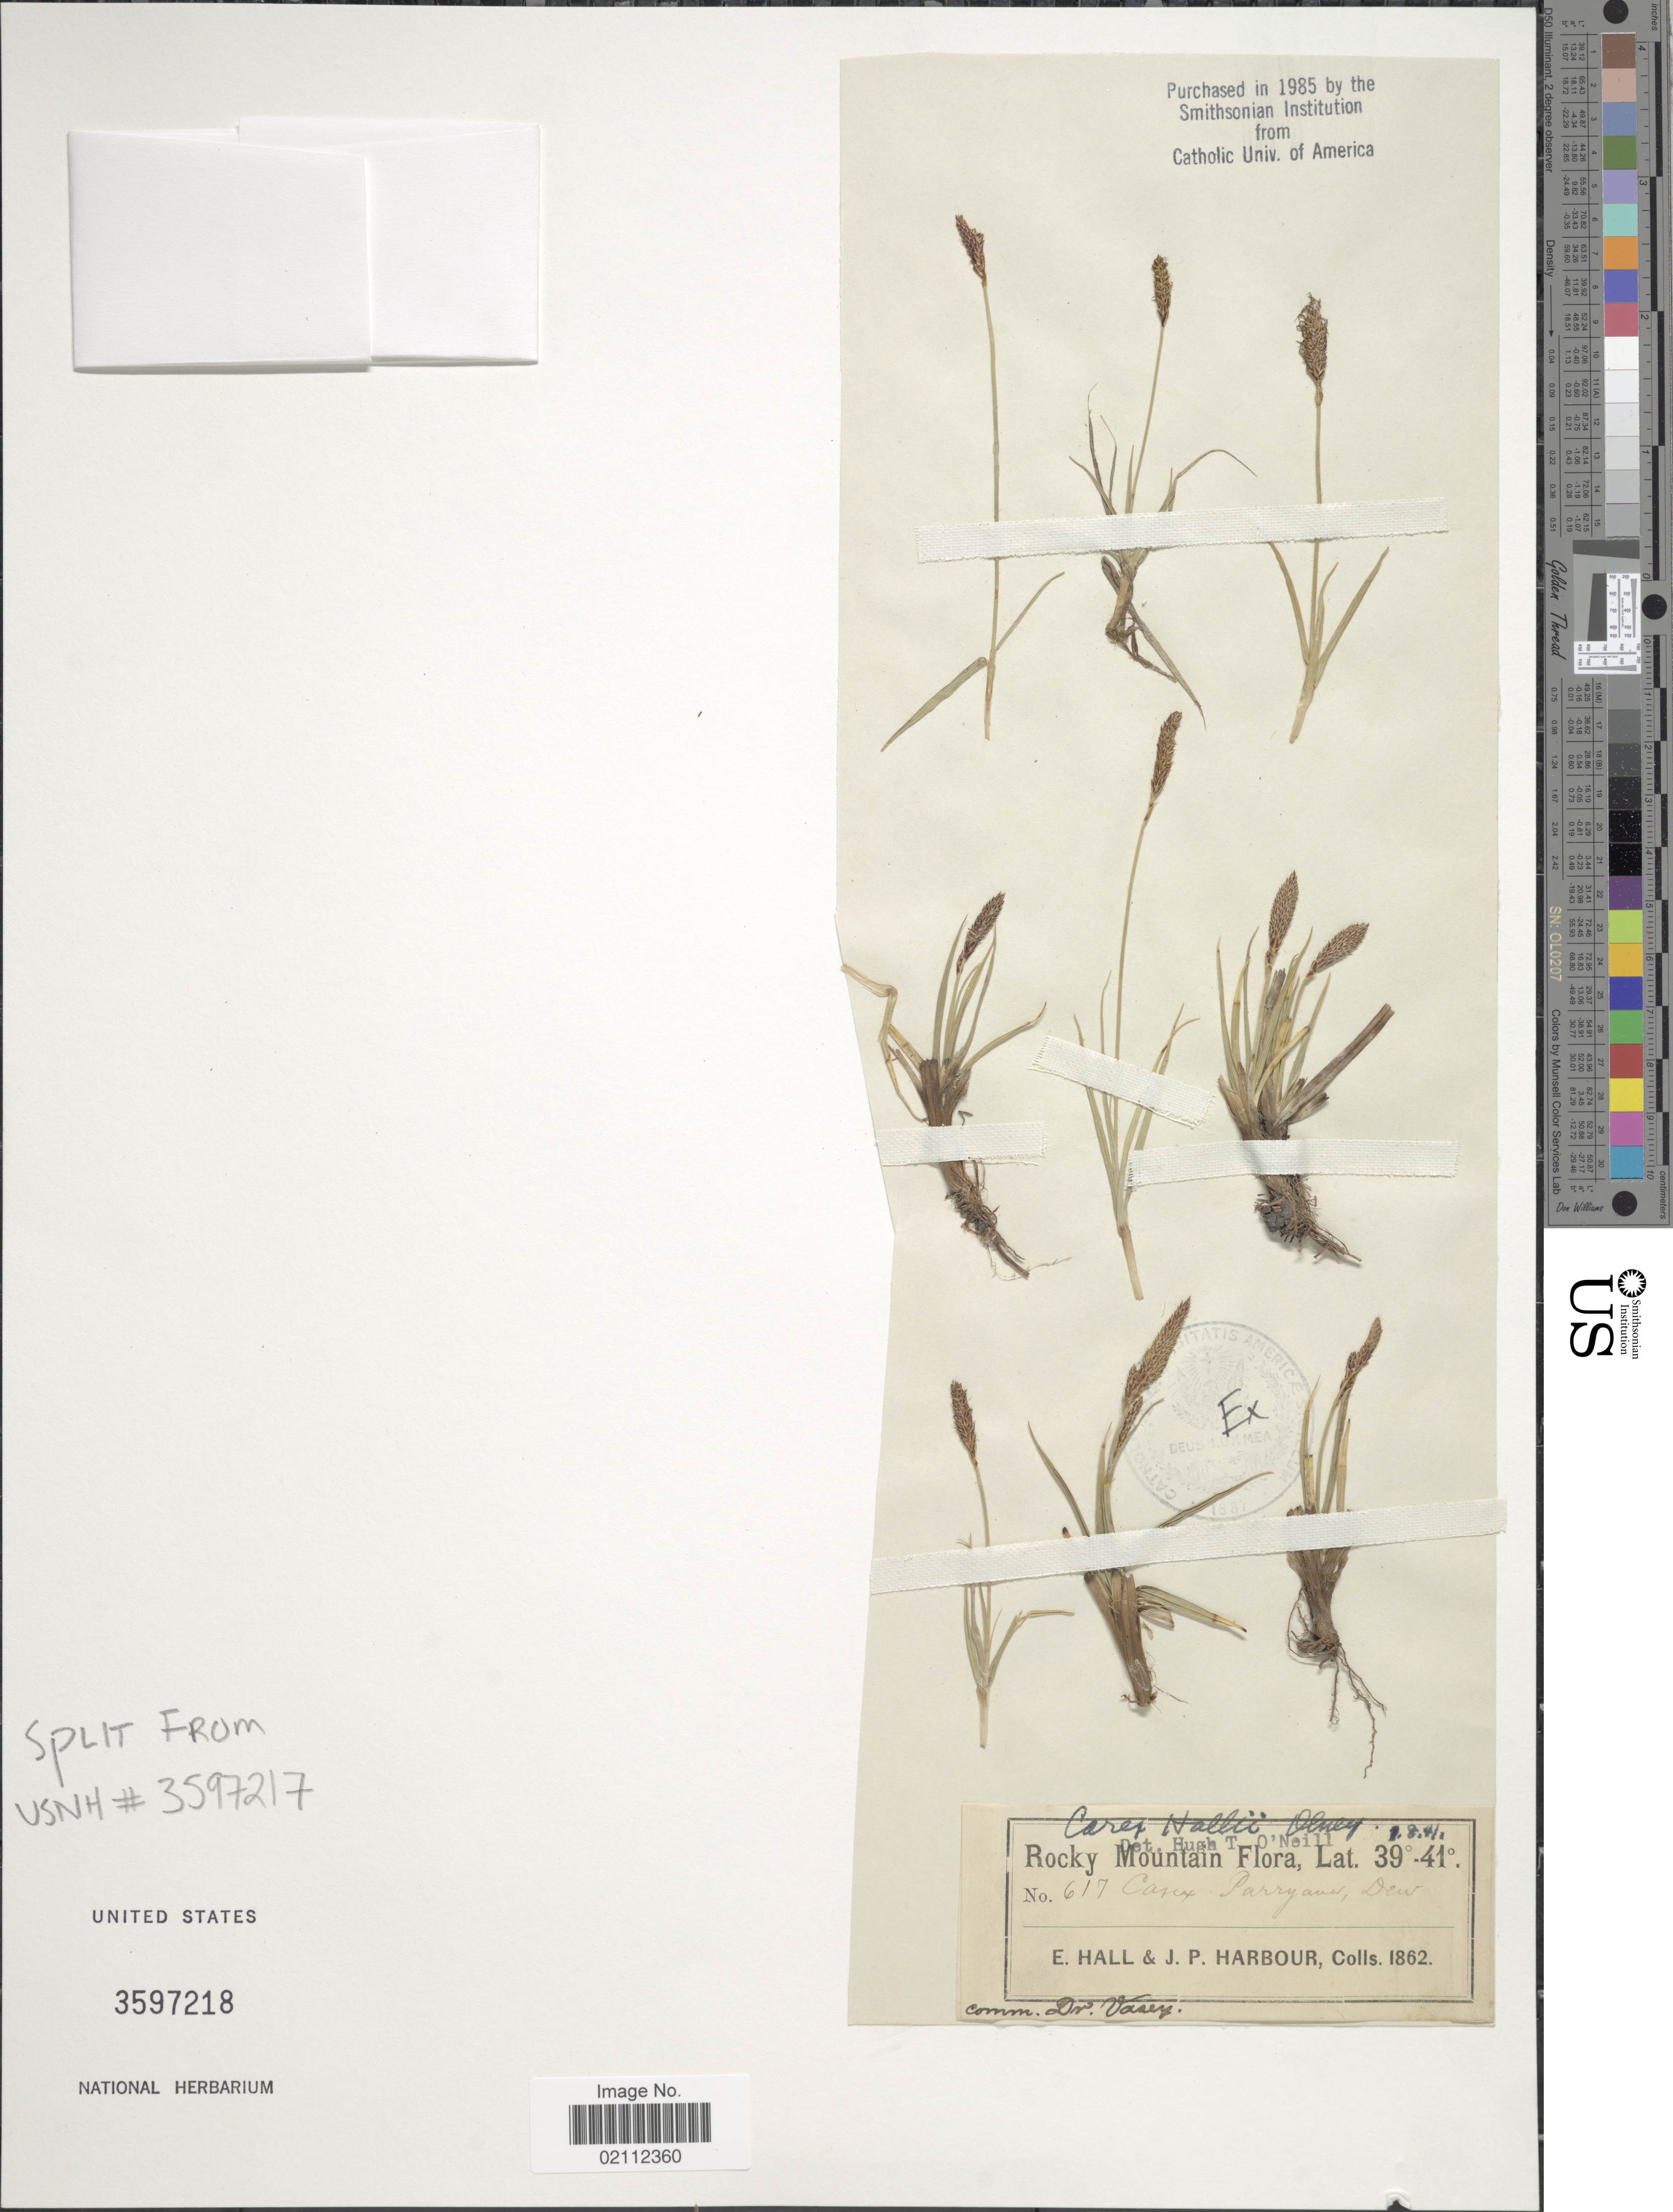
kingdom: Plantae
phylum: Tracheophyta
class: Liliopsida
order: Poales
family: Cyperaceae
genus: Carex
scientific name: Carex hallii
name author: Olney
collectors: E. Hall & J. Harbour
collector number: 617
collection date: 1862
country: United States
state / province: Colorado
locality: Rocky Mtns.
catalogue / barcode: US 3597218